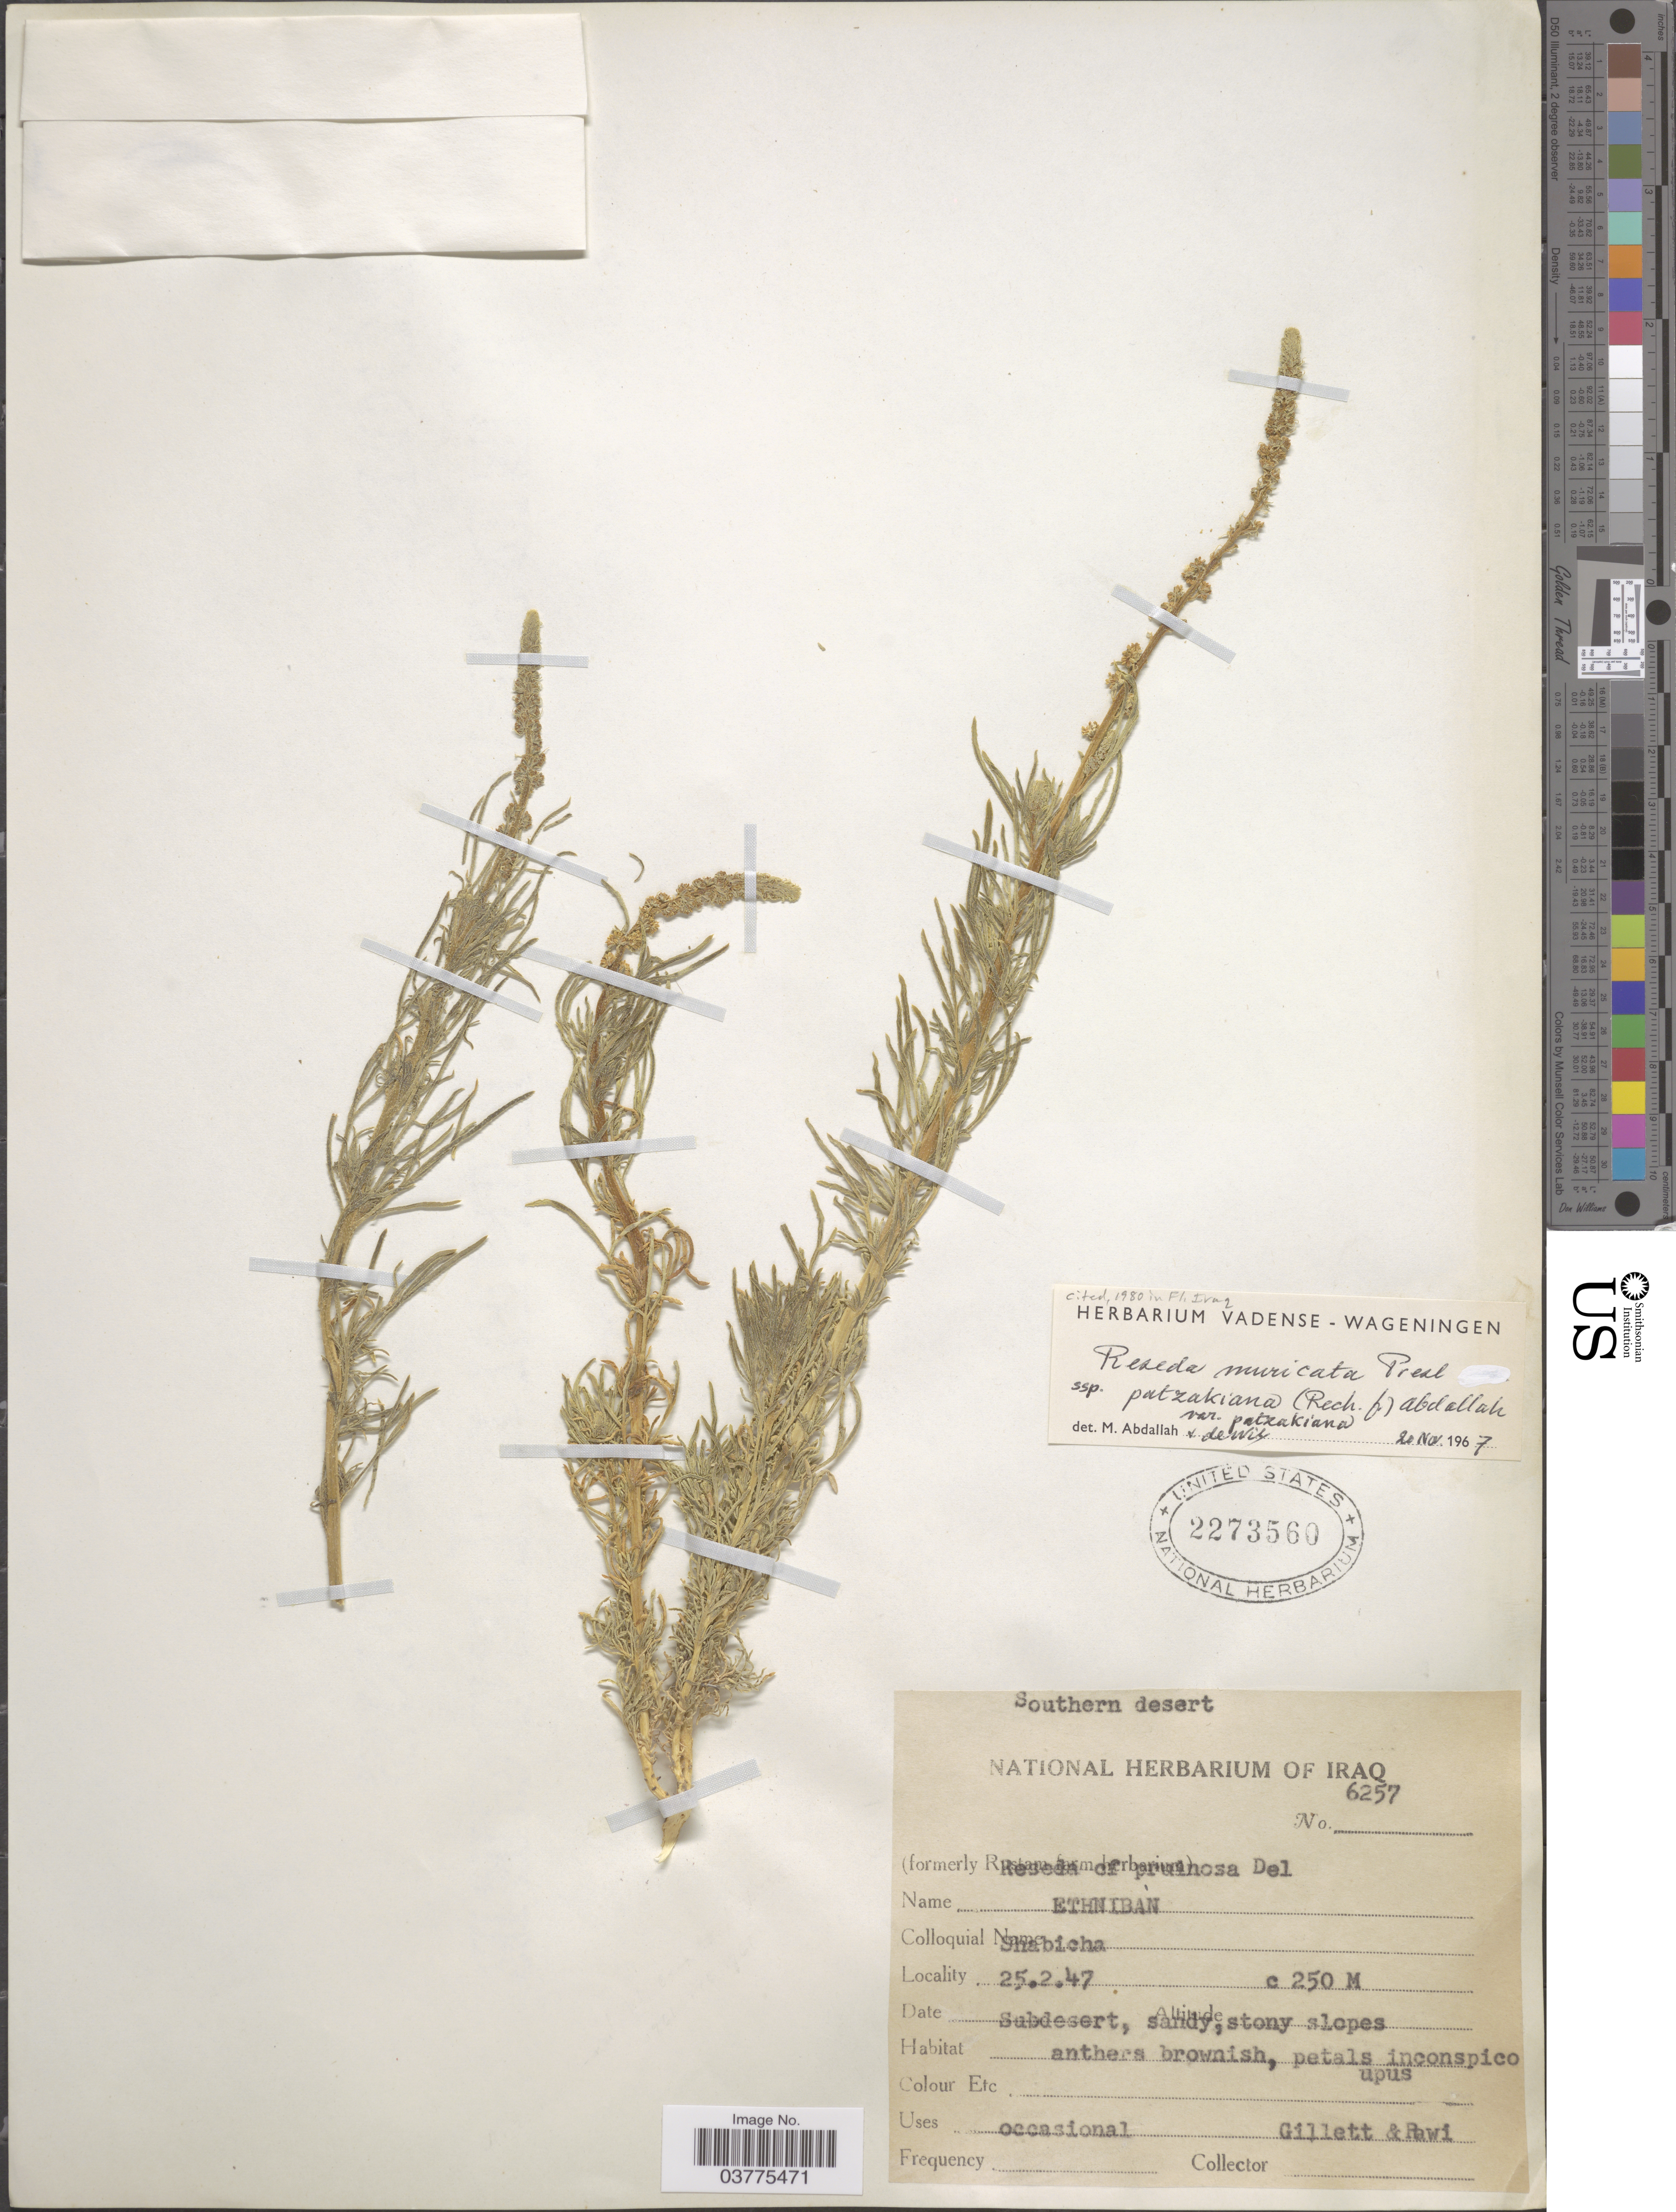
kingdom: Plantae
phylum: Tracheophyta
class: Magnoliopsida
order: Brassicales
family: Resedaceae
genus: Reseda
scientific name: Reseda muricata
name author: C. Presl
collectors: Gillett, -- & -. Rawi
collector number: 6257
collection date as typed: Transcribed d/m/y: 25/2/47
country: Iraq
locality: Southern desert. Shabicha.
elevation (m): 250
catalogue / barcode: US 2273560